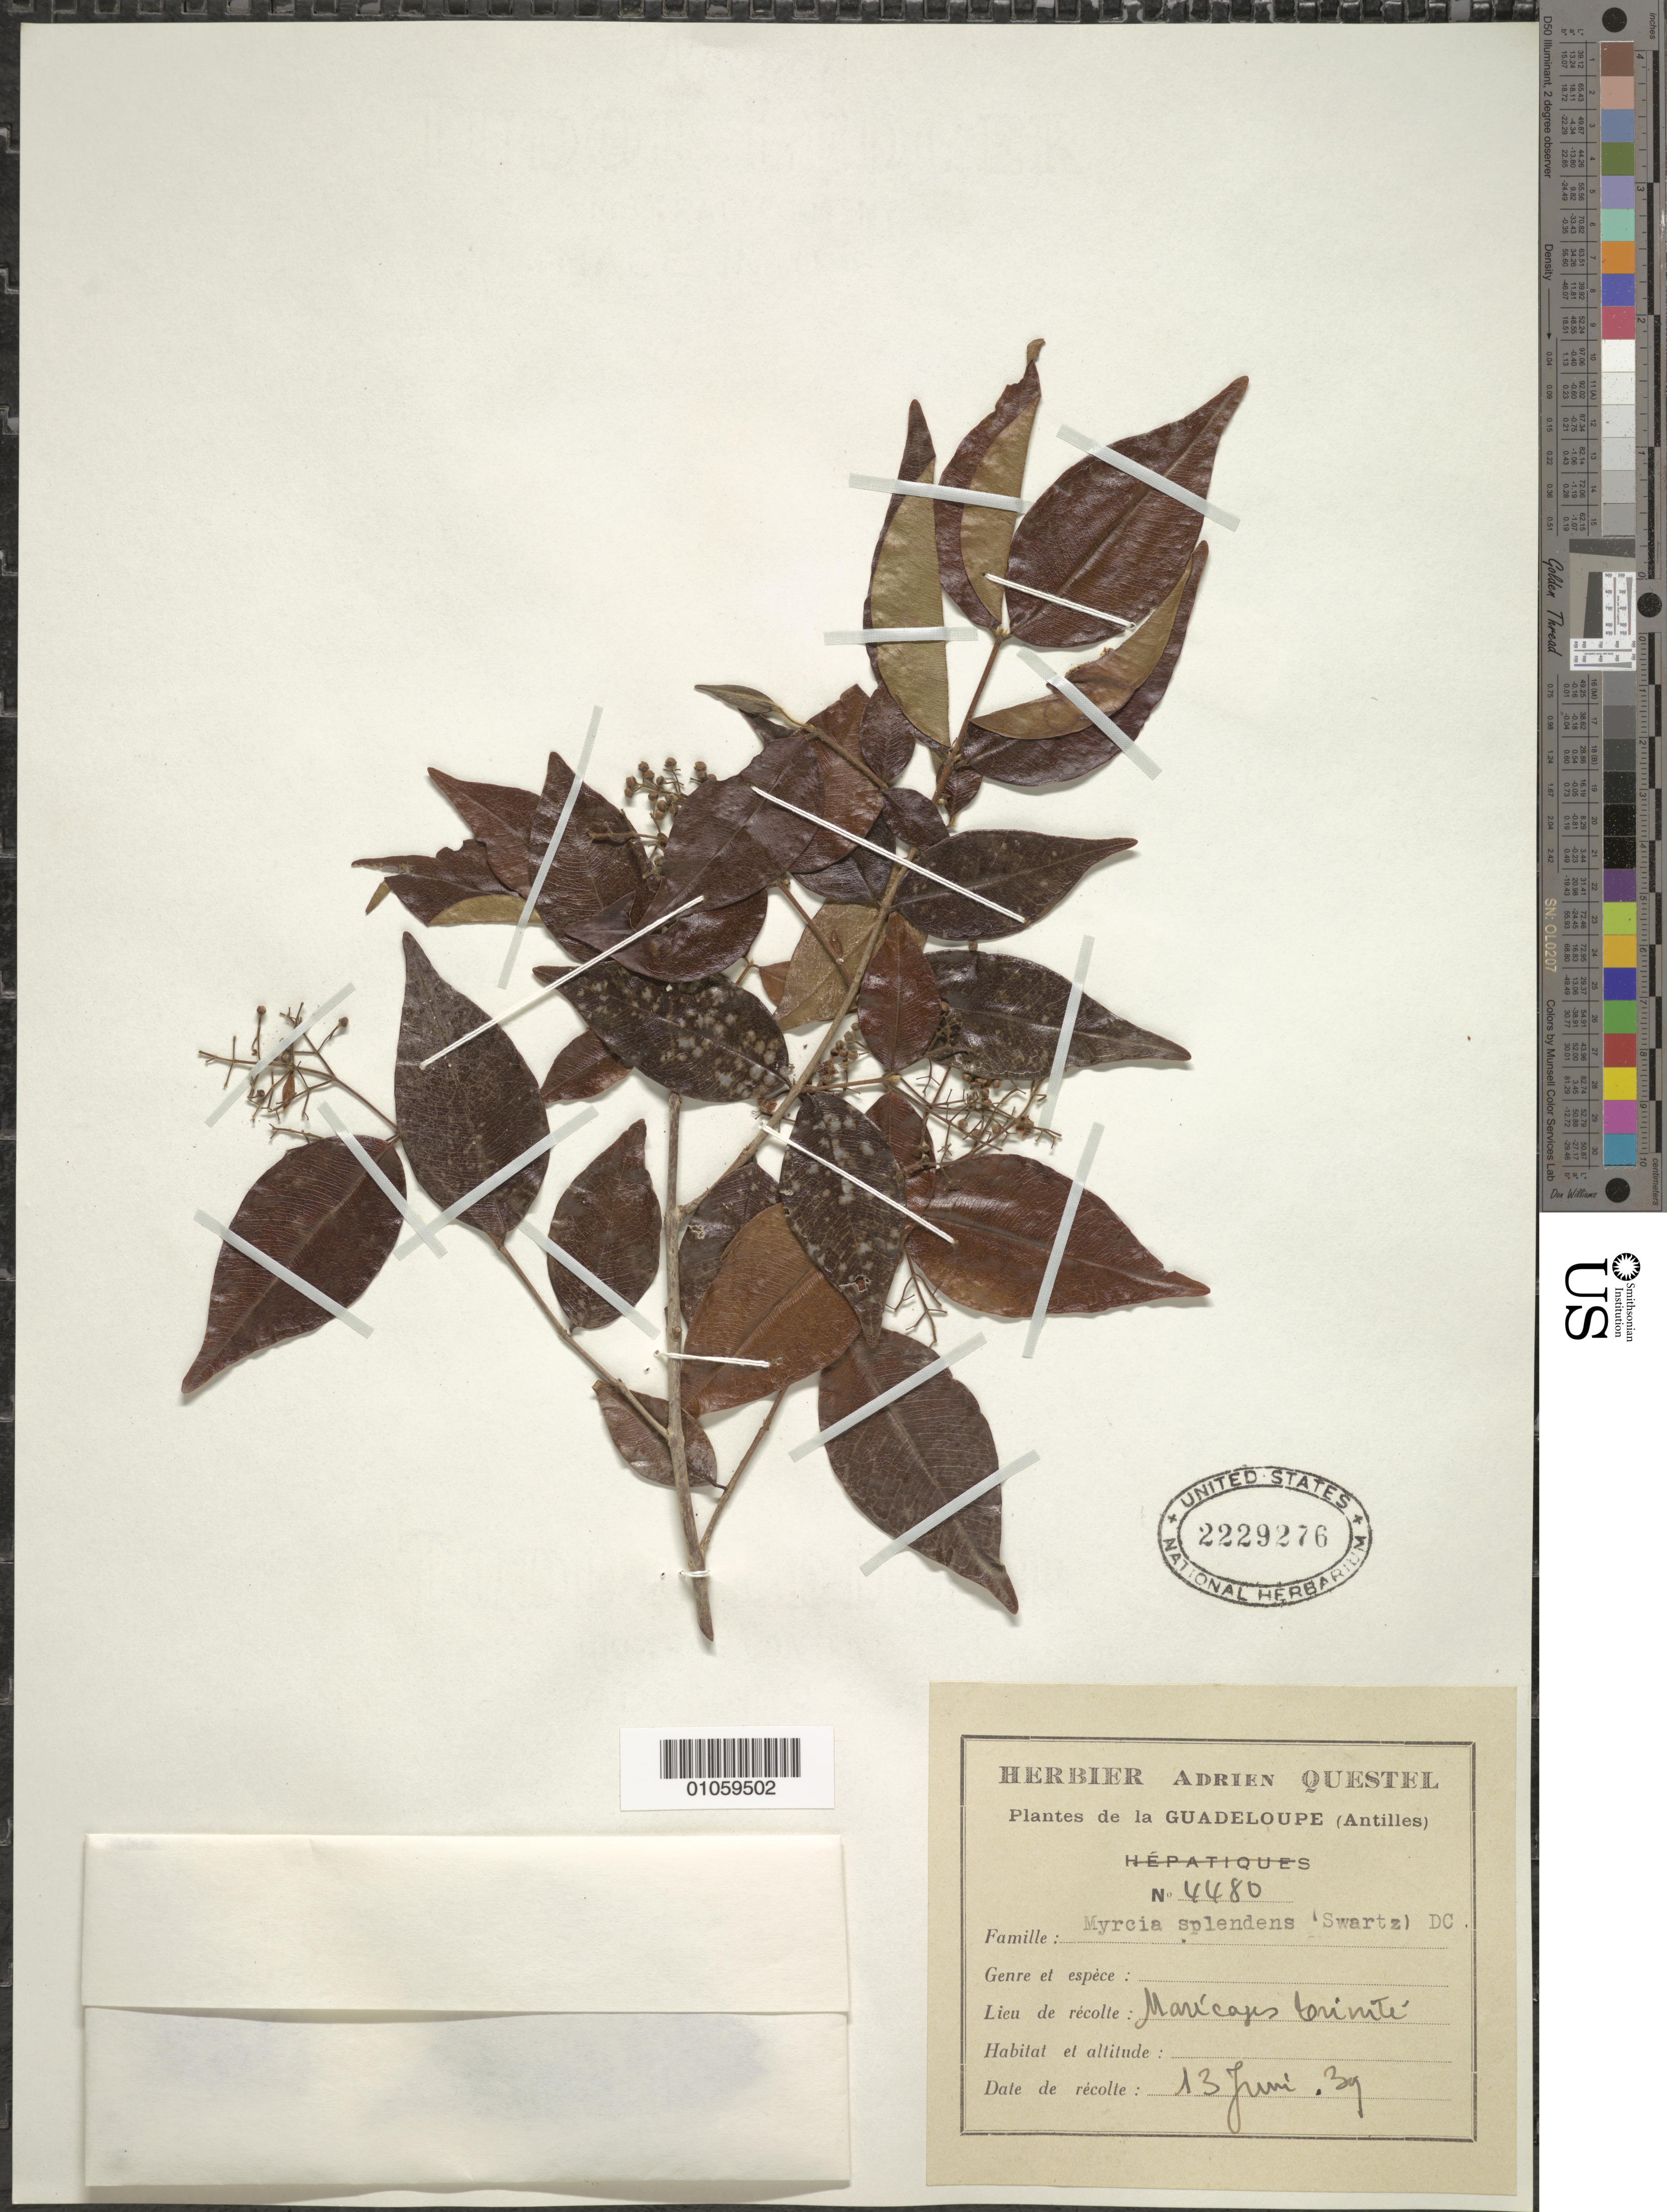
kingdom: Plantae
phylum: Tracheophyta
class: Magnoliopsida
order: Myrtales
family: Myrtaceae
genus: Myrcia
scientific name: Myrcia splendens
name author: (Sw.) DC.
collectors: A. Questel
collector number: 4480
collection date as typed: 13 Jun 1939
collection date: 1939-06-13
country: Guadeloupe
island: Basse Terre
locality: Maricayes(sp?)..rimté (illeg.)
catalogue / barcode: US 2229276